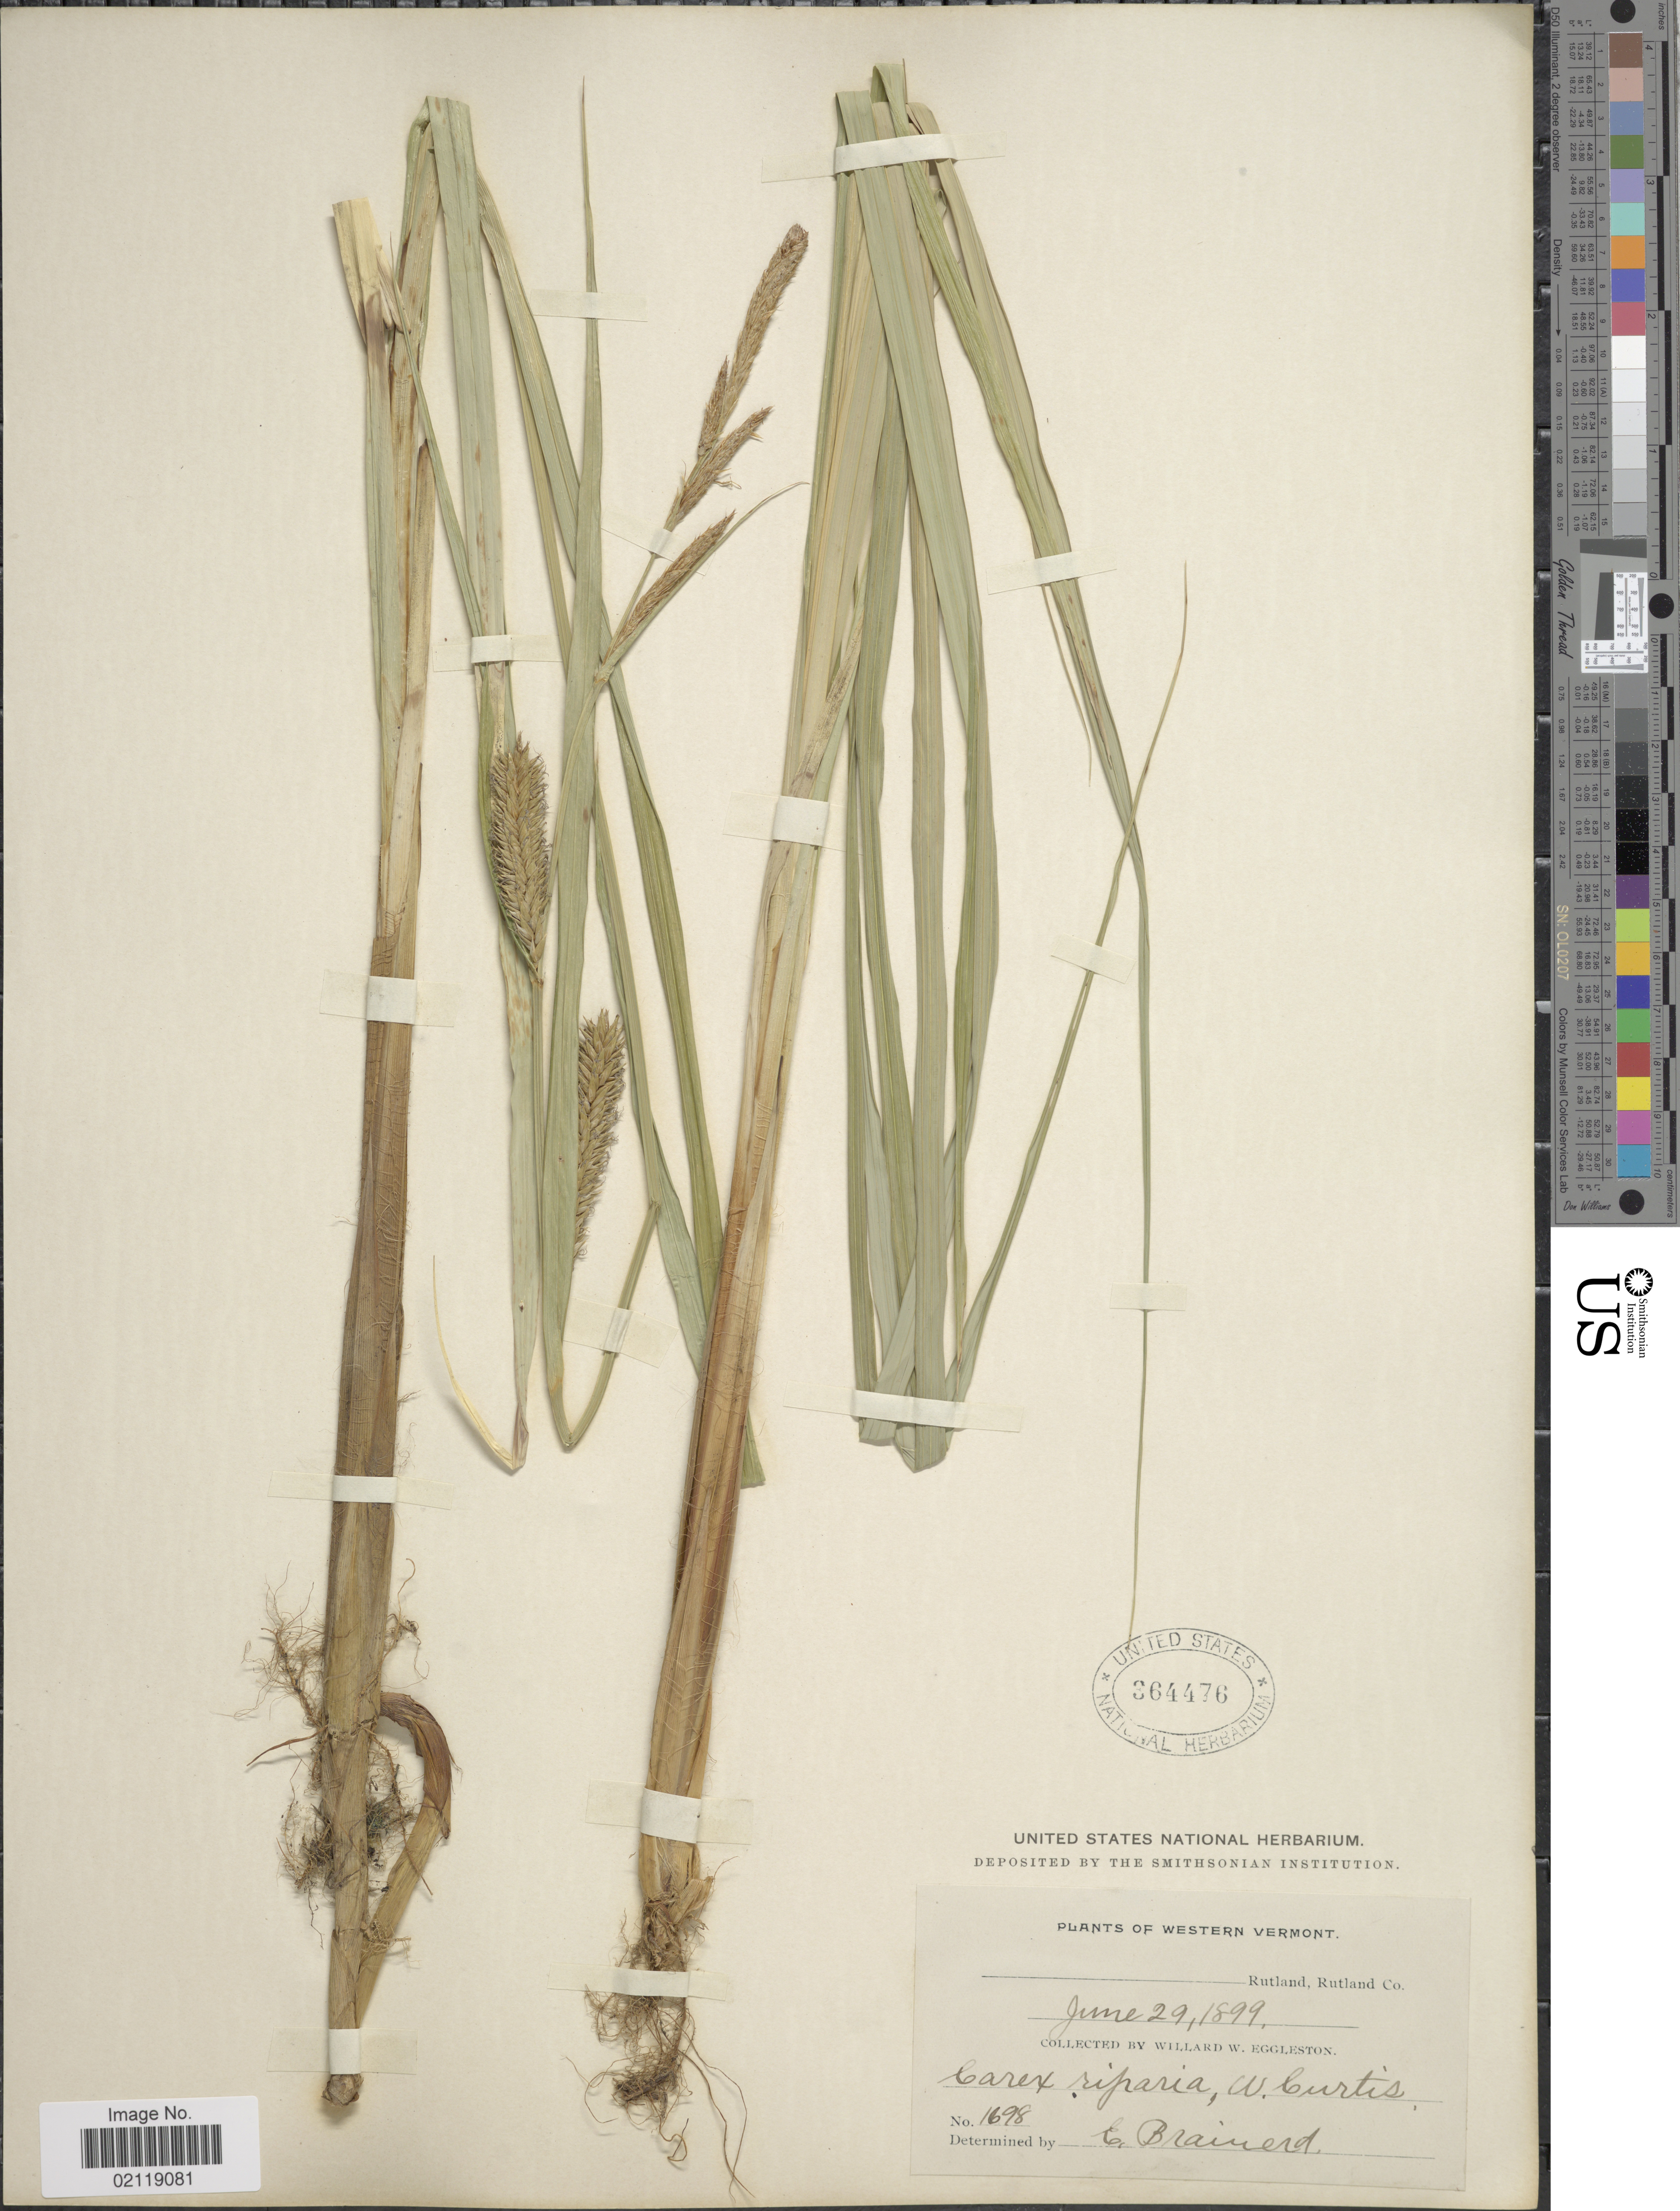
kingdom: Plantae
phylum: Tracheophyta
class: Liliopsida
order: Poales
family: Cyperaceae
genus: Carex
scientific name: Carex lacustris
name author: Willd.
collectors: W. W. Eggleston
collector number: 1698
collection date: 1899-06-29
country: United States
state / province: Vermont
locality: Western Vermont. Rutland, Rutland Co.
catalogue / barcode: US 364476